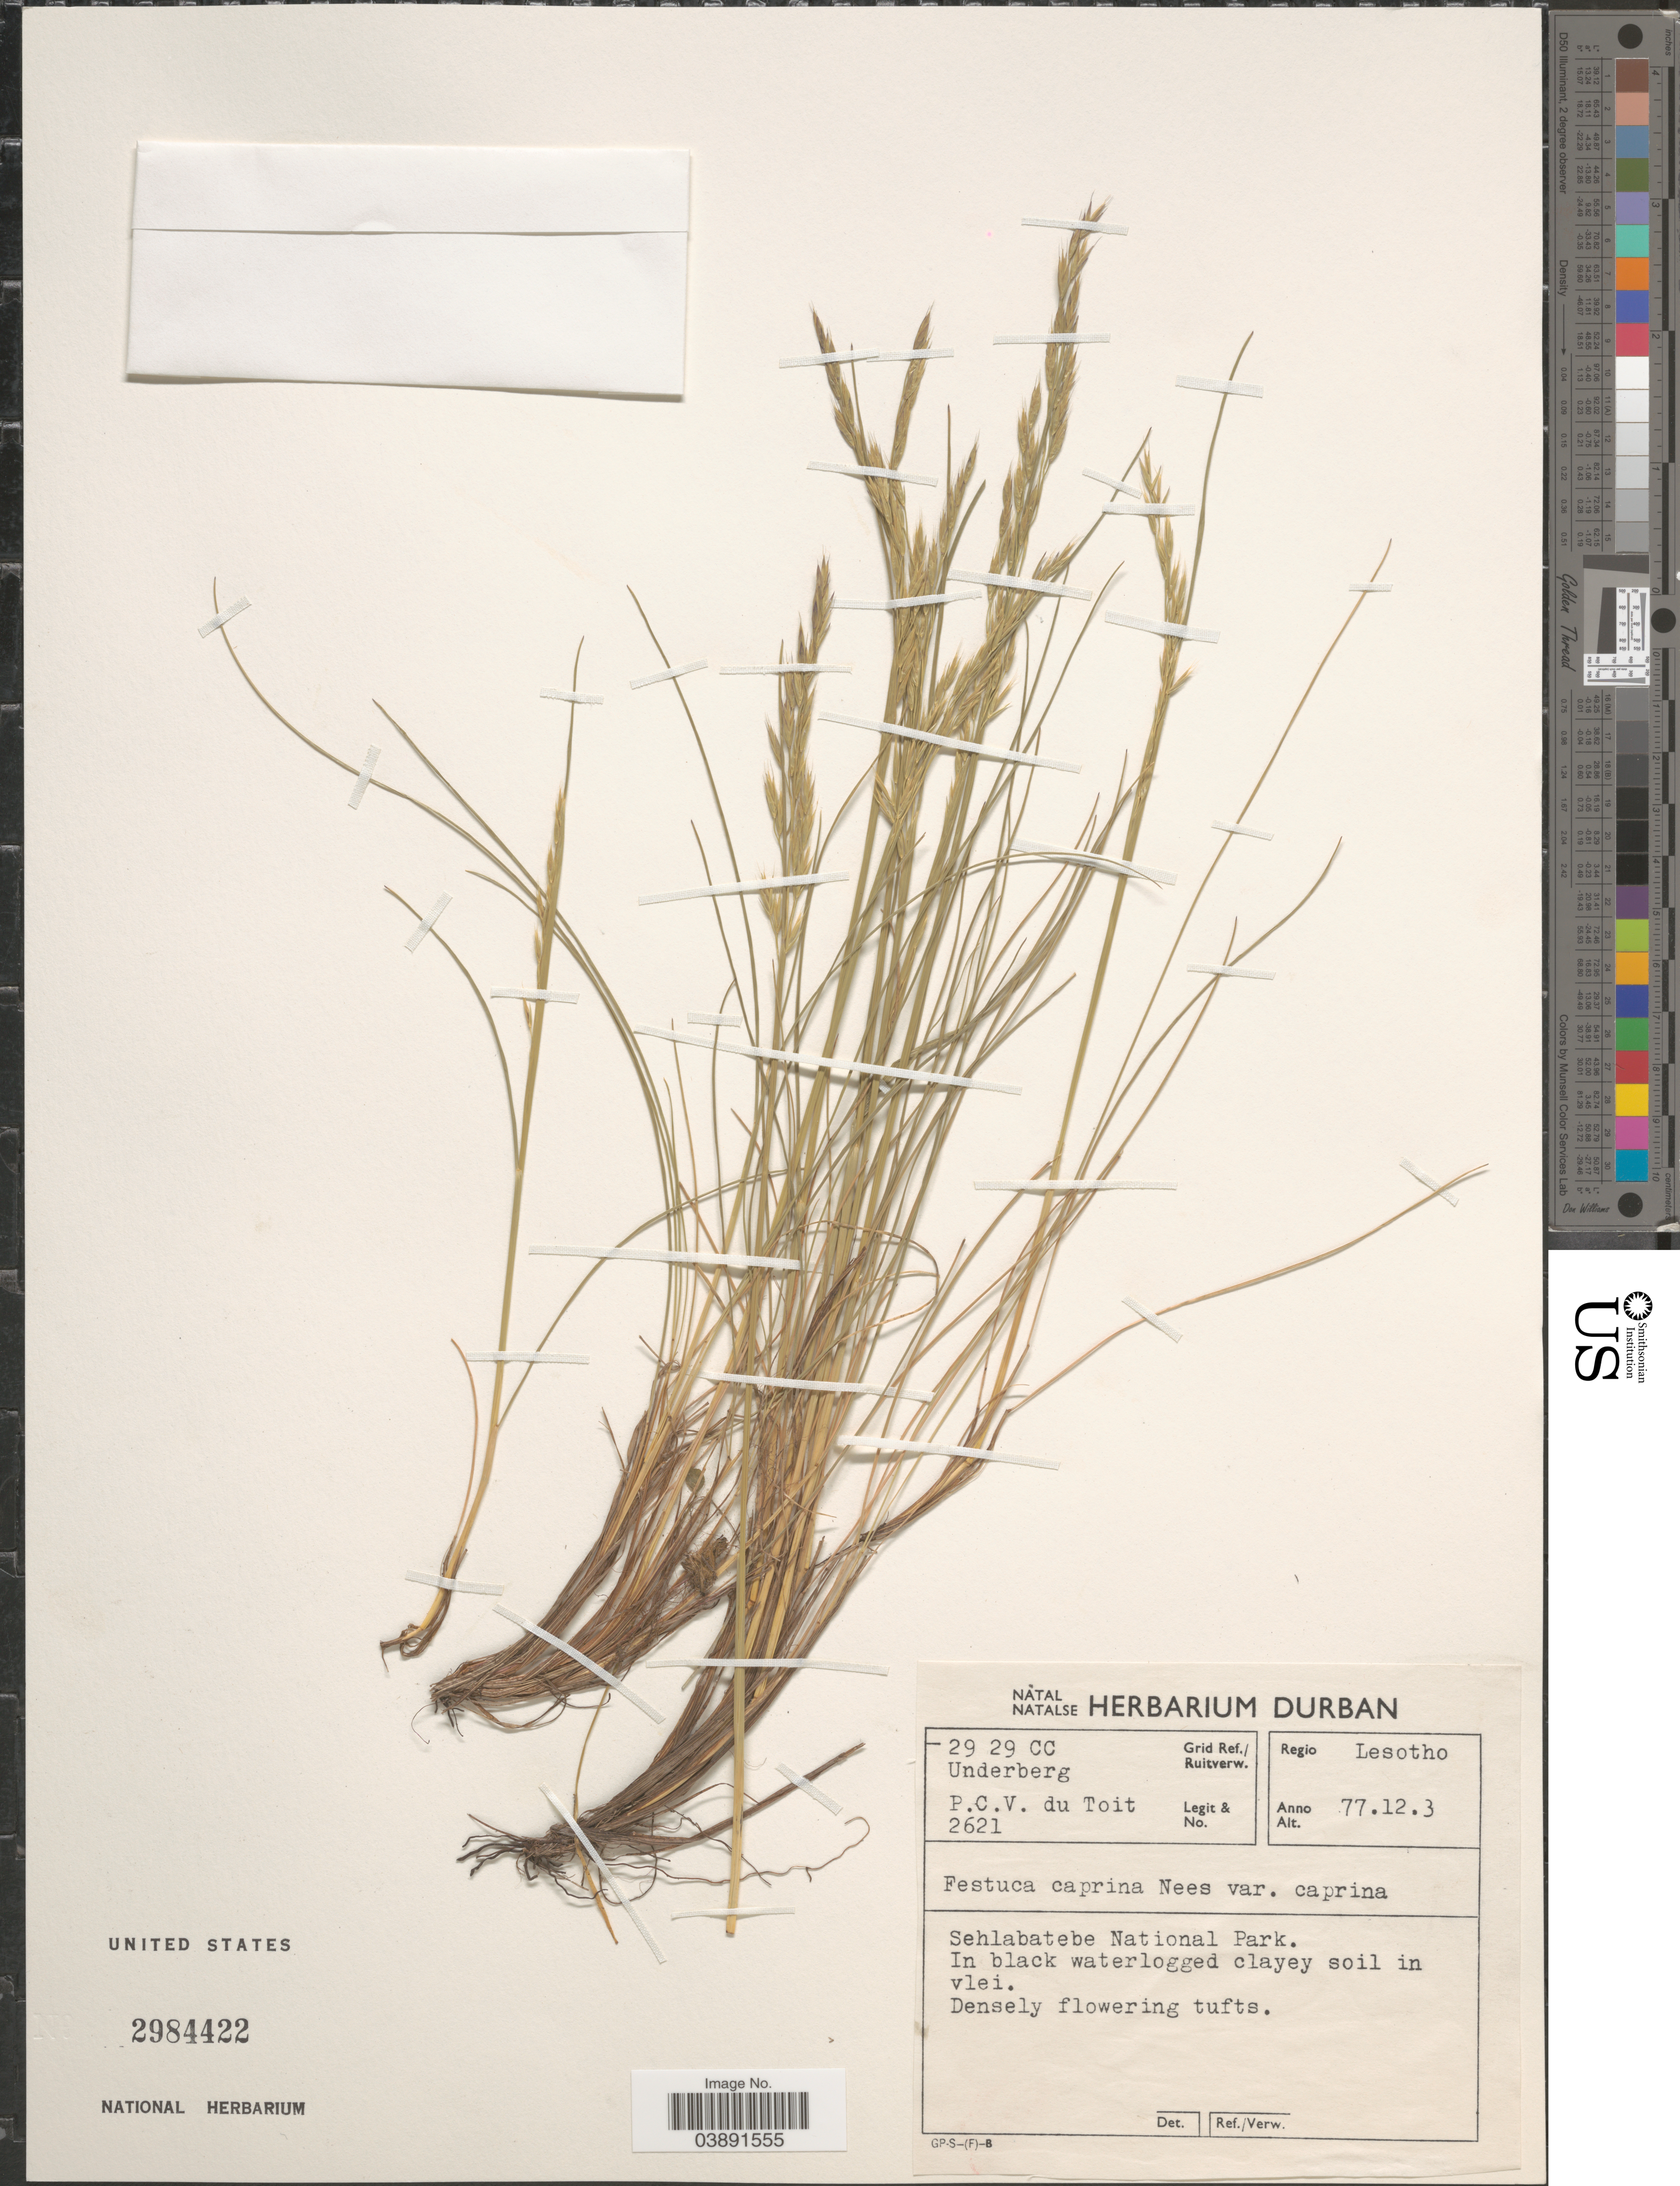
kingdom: Plantae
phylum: Tracheophyta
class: Liliopsida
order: Poales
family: Poaceae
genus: Festuca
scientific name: Festuca caprina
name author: Nees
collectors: P. Du Toit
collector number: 2621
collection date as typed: Transcribed d/m/y: 3/12/77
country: Lesotho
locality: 29 29 CC Underberg Grid Ref./Ruitverw. Regio Lesotho. Sehlabatebe National Park.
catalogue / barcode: US 2984422